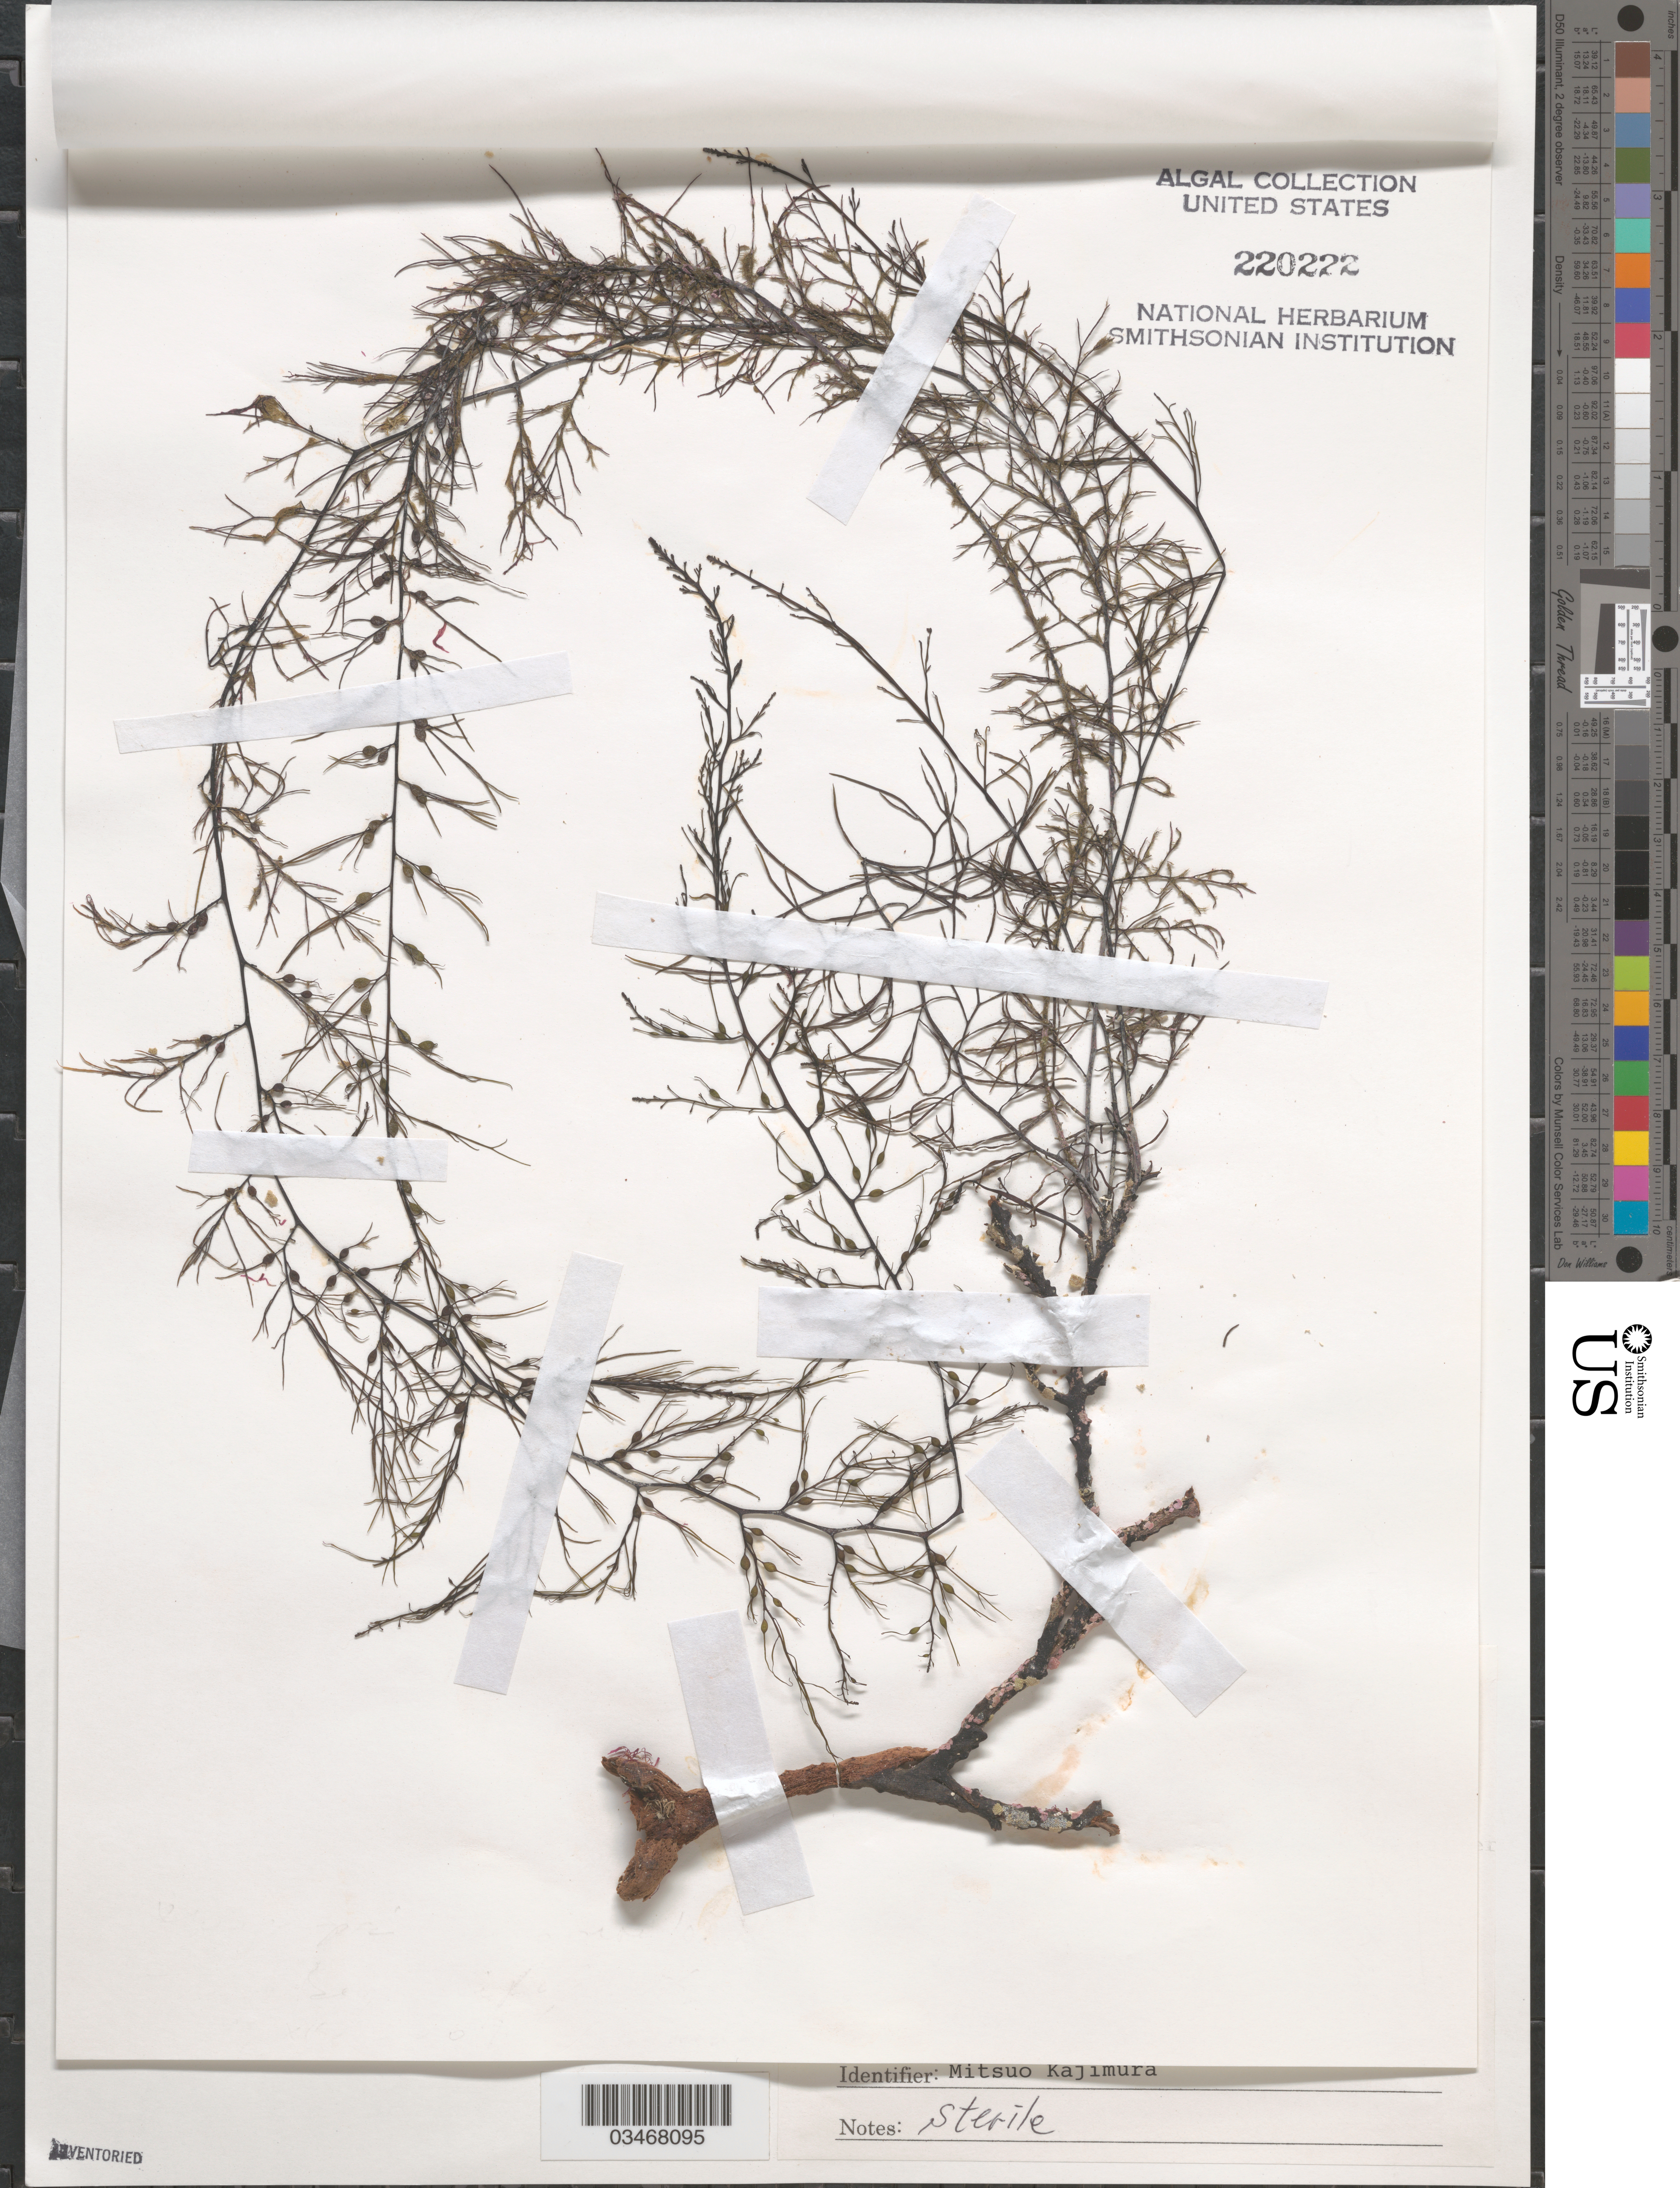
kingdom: Chromista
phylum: Ochrophyta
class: Phaeophyceae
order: Fucales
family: Sargassaceae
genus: Myagropsis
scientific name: Myagropsis myagroides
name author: (H. Mertens & Turner) Fensholt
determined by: Kajimura, Mitsuo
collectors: M. Kajimura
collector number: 3520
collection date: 2007-12-09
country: Japan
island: Oki Islands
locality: Drifting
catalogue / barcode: US 220222